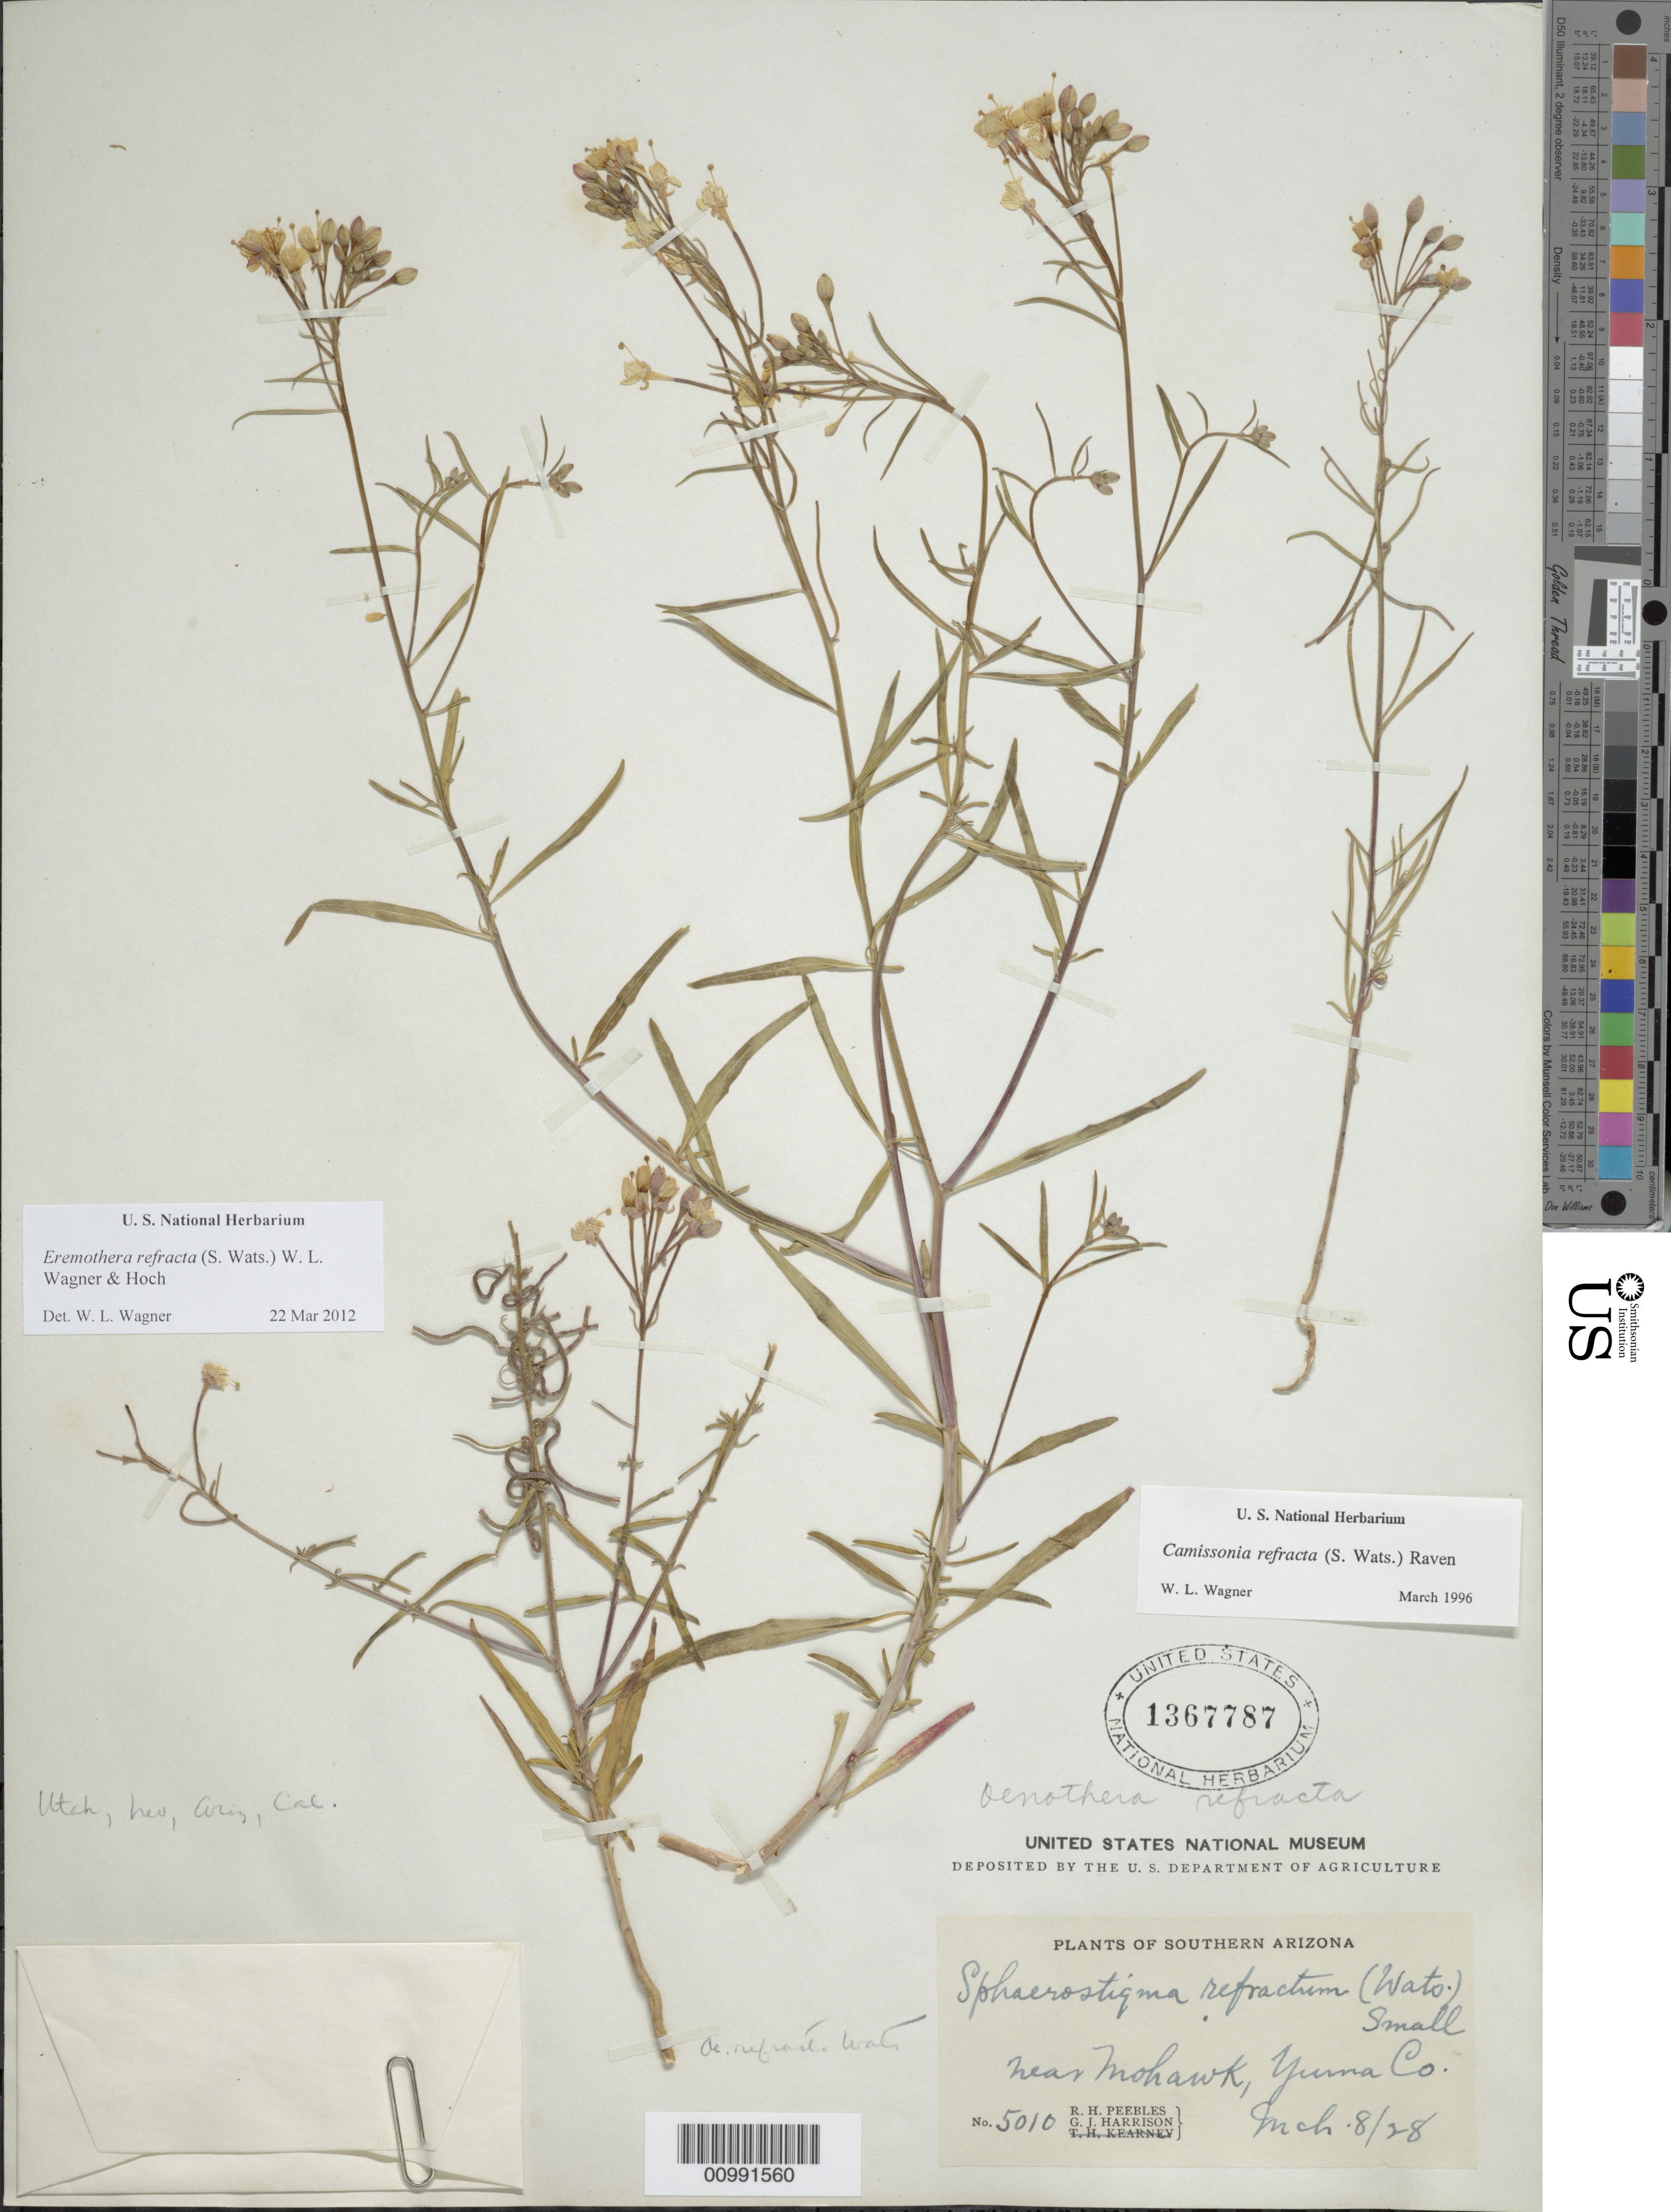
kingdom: Plantae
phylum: Tracheophyta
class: Magnoliopsida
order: Myrtales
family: Onagraceae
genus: Eremothera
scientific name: Eremothera refracta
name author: (S. Watson) W.L. Wagner & Hoch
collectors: R. H. Peebles & G. J. Harrison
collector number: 5010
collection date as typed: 08 Mar 1928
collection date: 1928-03-08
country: United States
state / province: Arizona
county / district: Yuma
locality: Near Mohawk.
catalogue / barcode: US 1367787